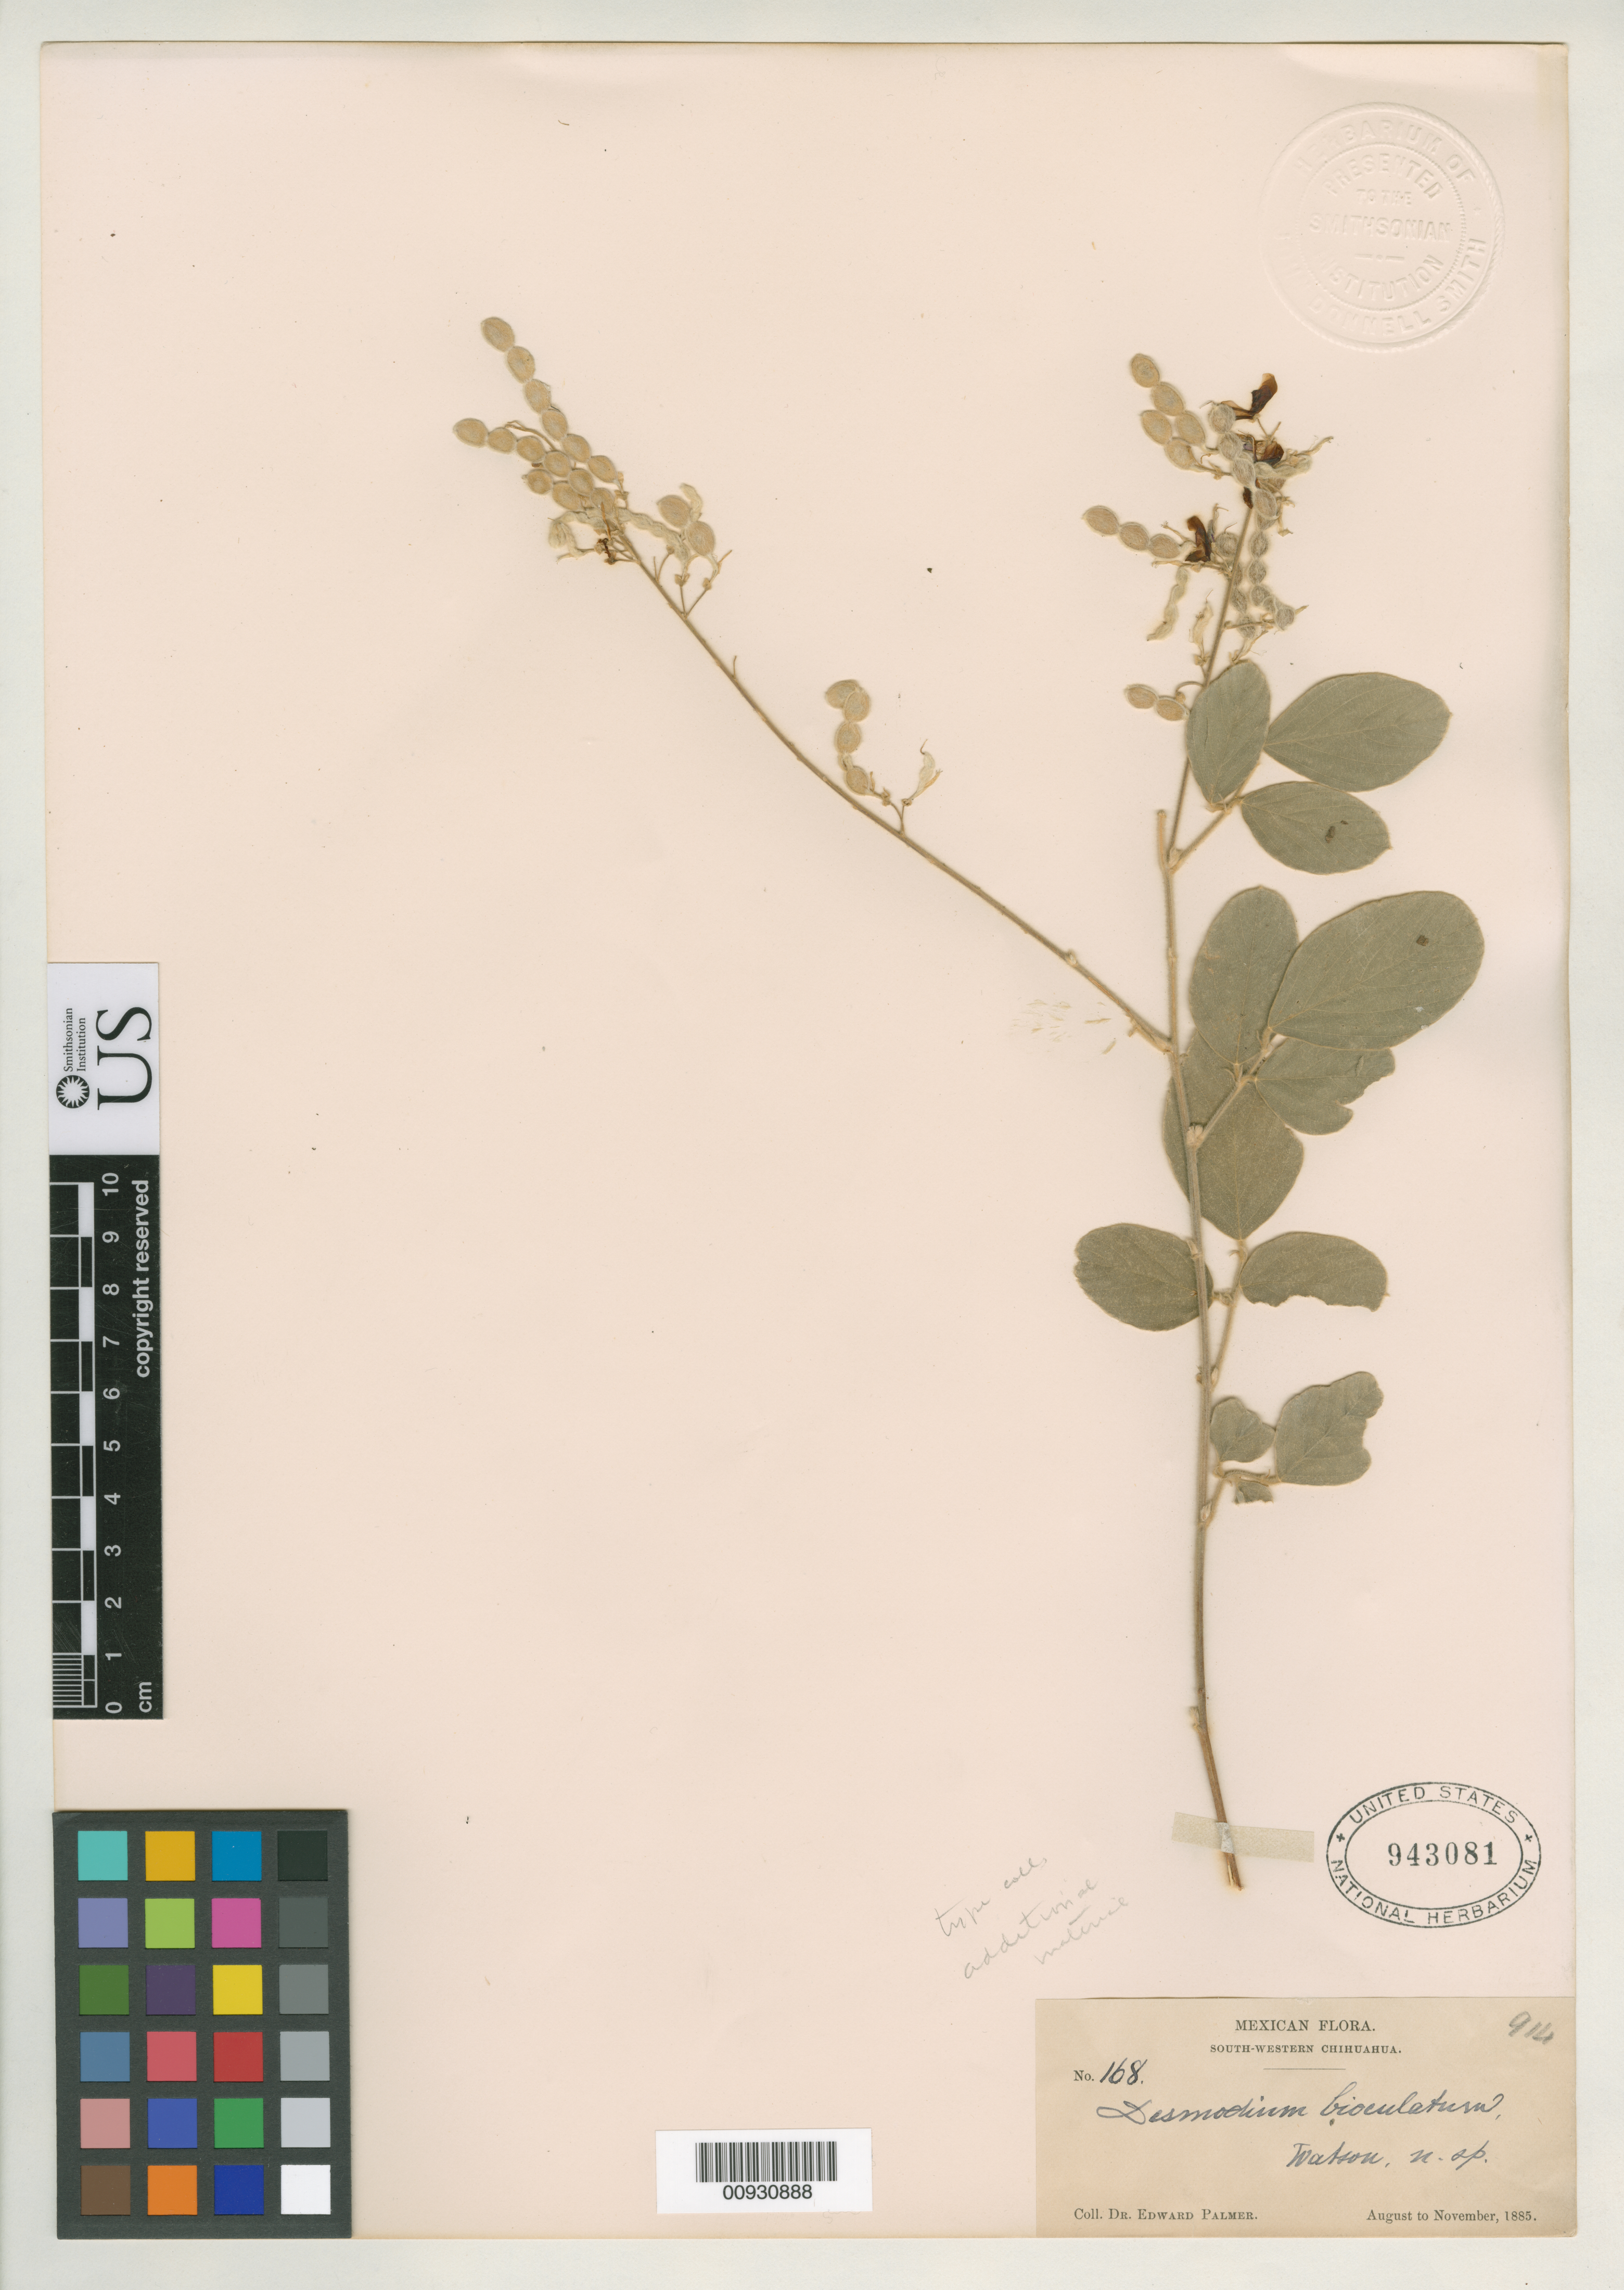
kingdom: Plantae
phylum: Tracheophyta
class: Magnoliopsida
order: Fabales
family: Fabaceae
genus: Desmodium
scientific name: Desmodium bioculatum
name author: S. Watson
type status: Isotype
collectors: E. Palmer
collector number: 168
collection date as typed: Aug 1885 to -- Nov 1885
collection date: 1885-08/1885-11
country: Mexico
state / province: Chihuahua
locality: SW Chihuahua.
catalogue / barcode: US 943081